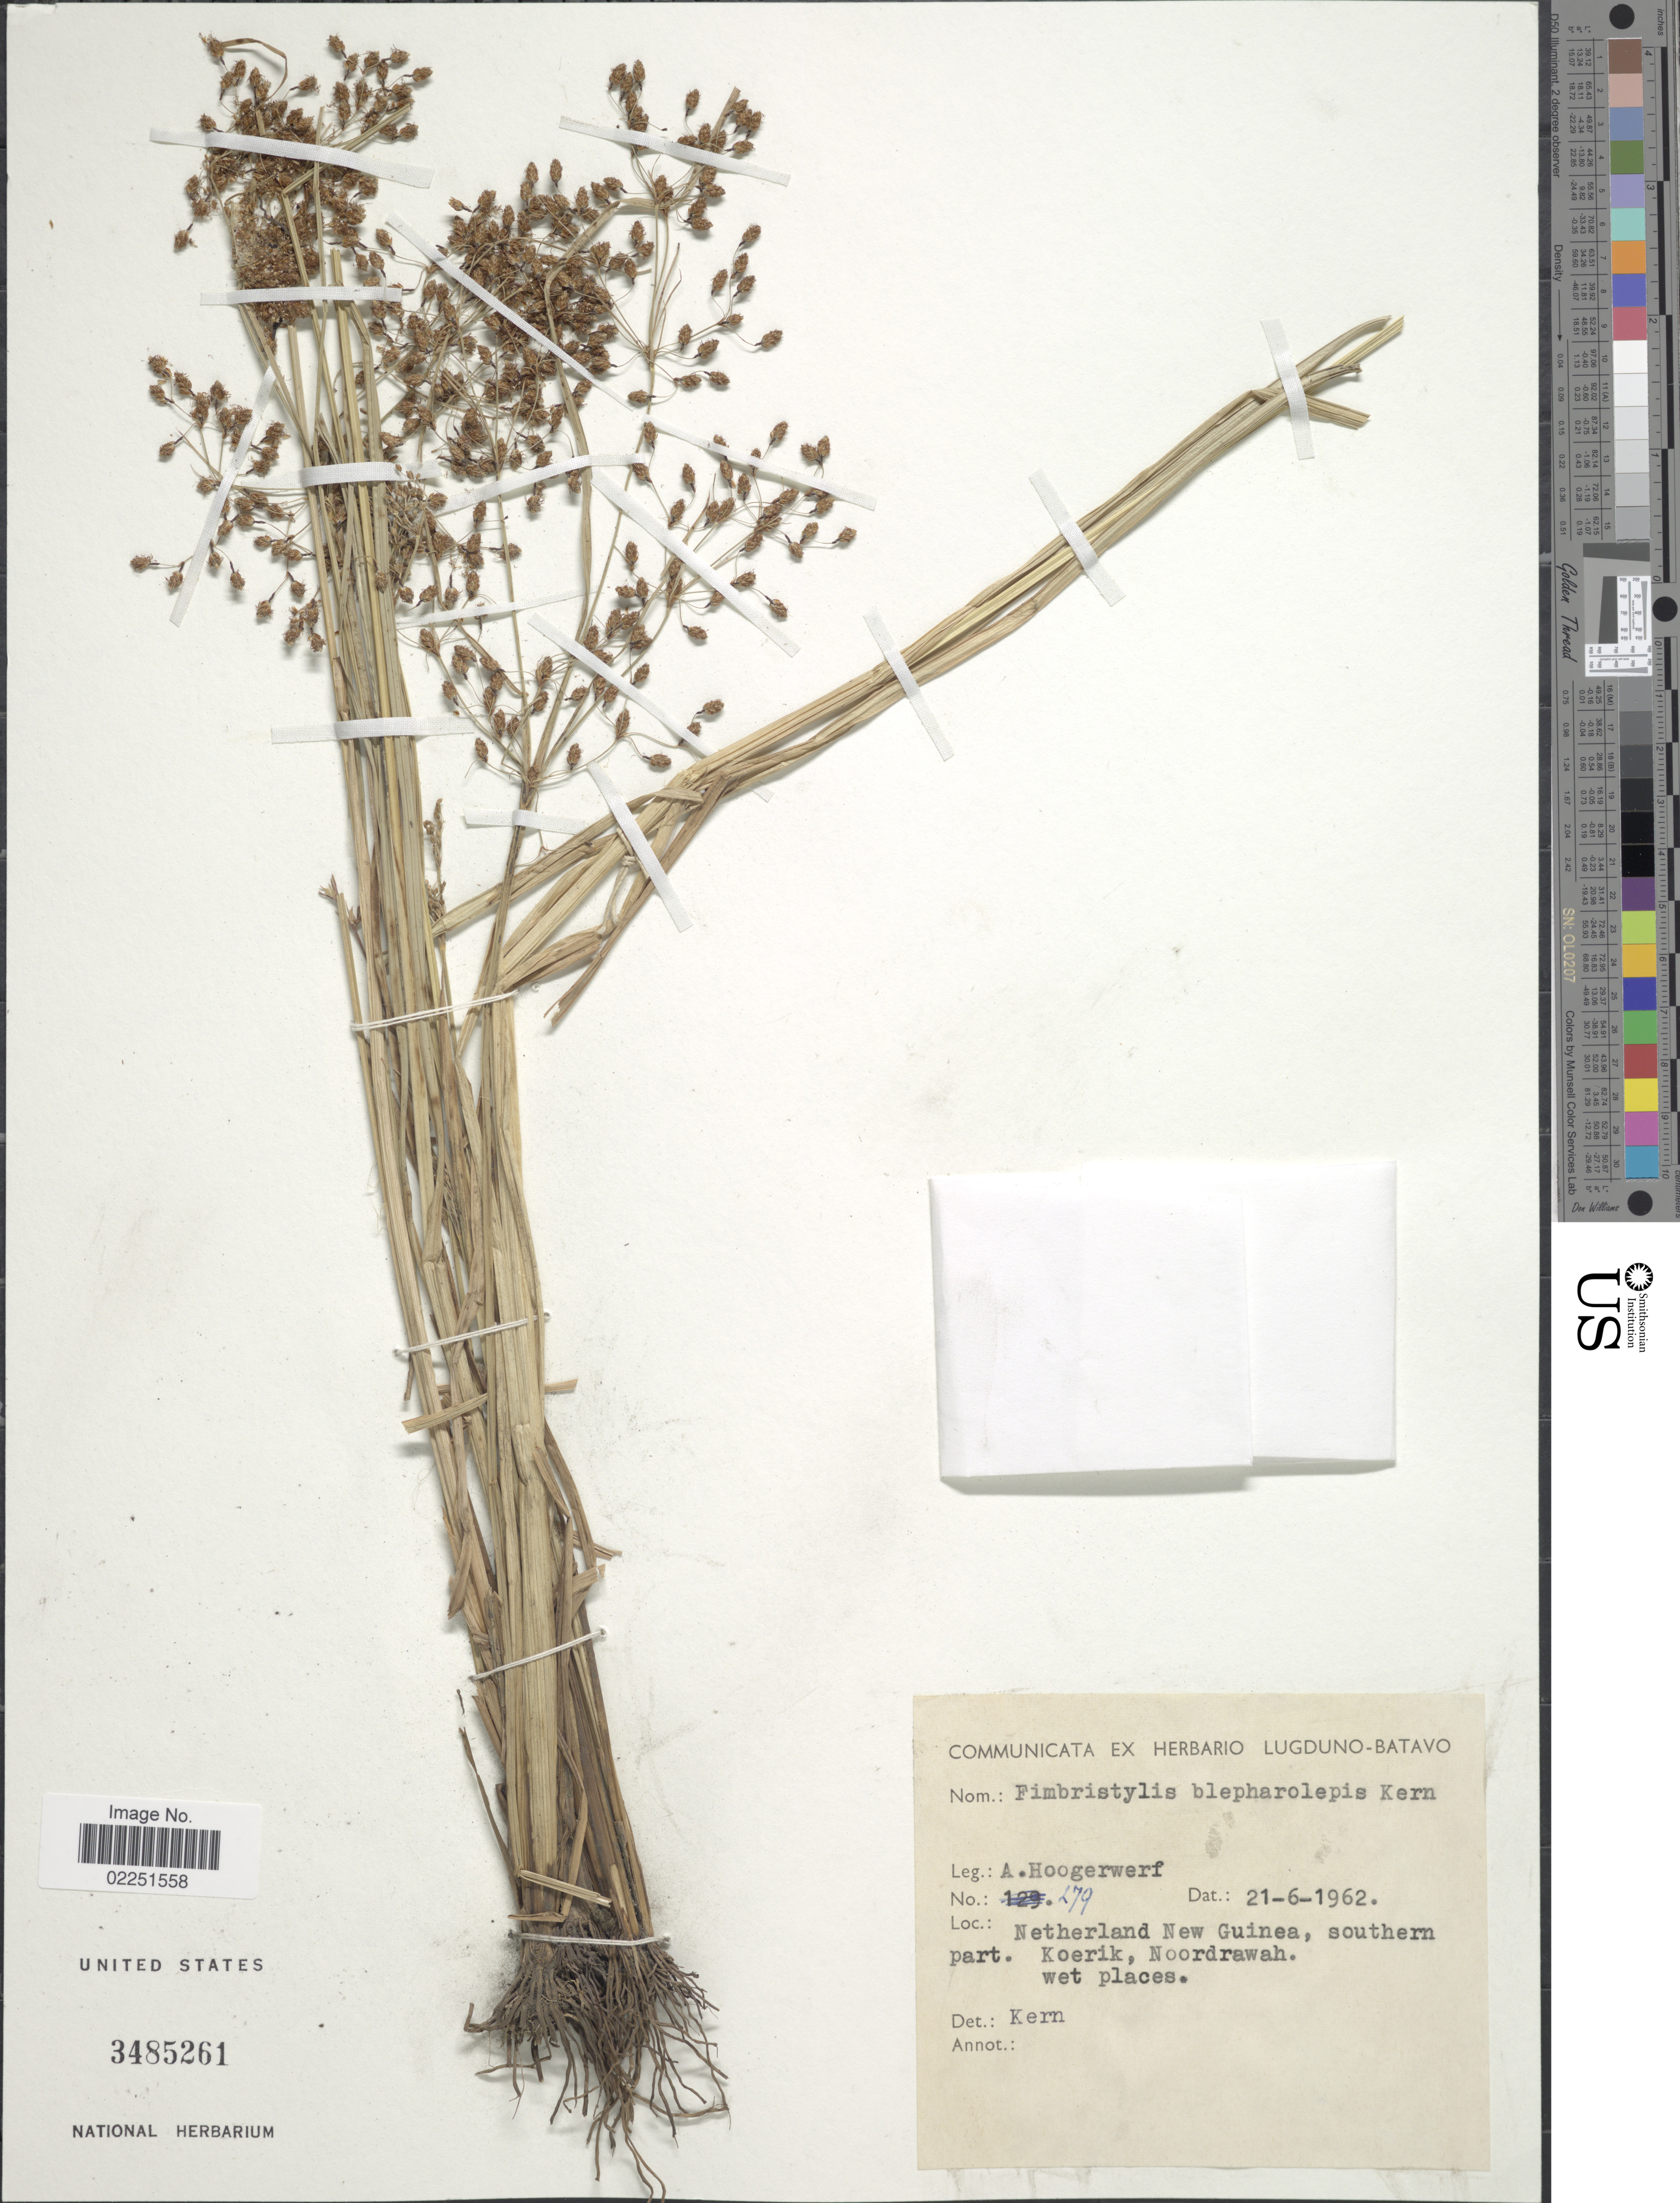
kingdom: Plantae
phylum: Tracheophyta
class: Liliopsida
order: Poales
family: Cyperaceae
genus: Fimbristylis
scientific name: Fimbristylis blepharolepis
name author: J. Kern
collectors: A. Hoogerwerf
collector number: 279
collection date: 1962-06-21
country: Indonesia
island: New Guinea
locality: Netherland New Guinea, southern Koerik, Noordrawah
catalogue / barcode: US 3485261